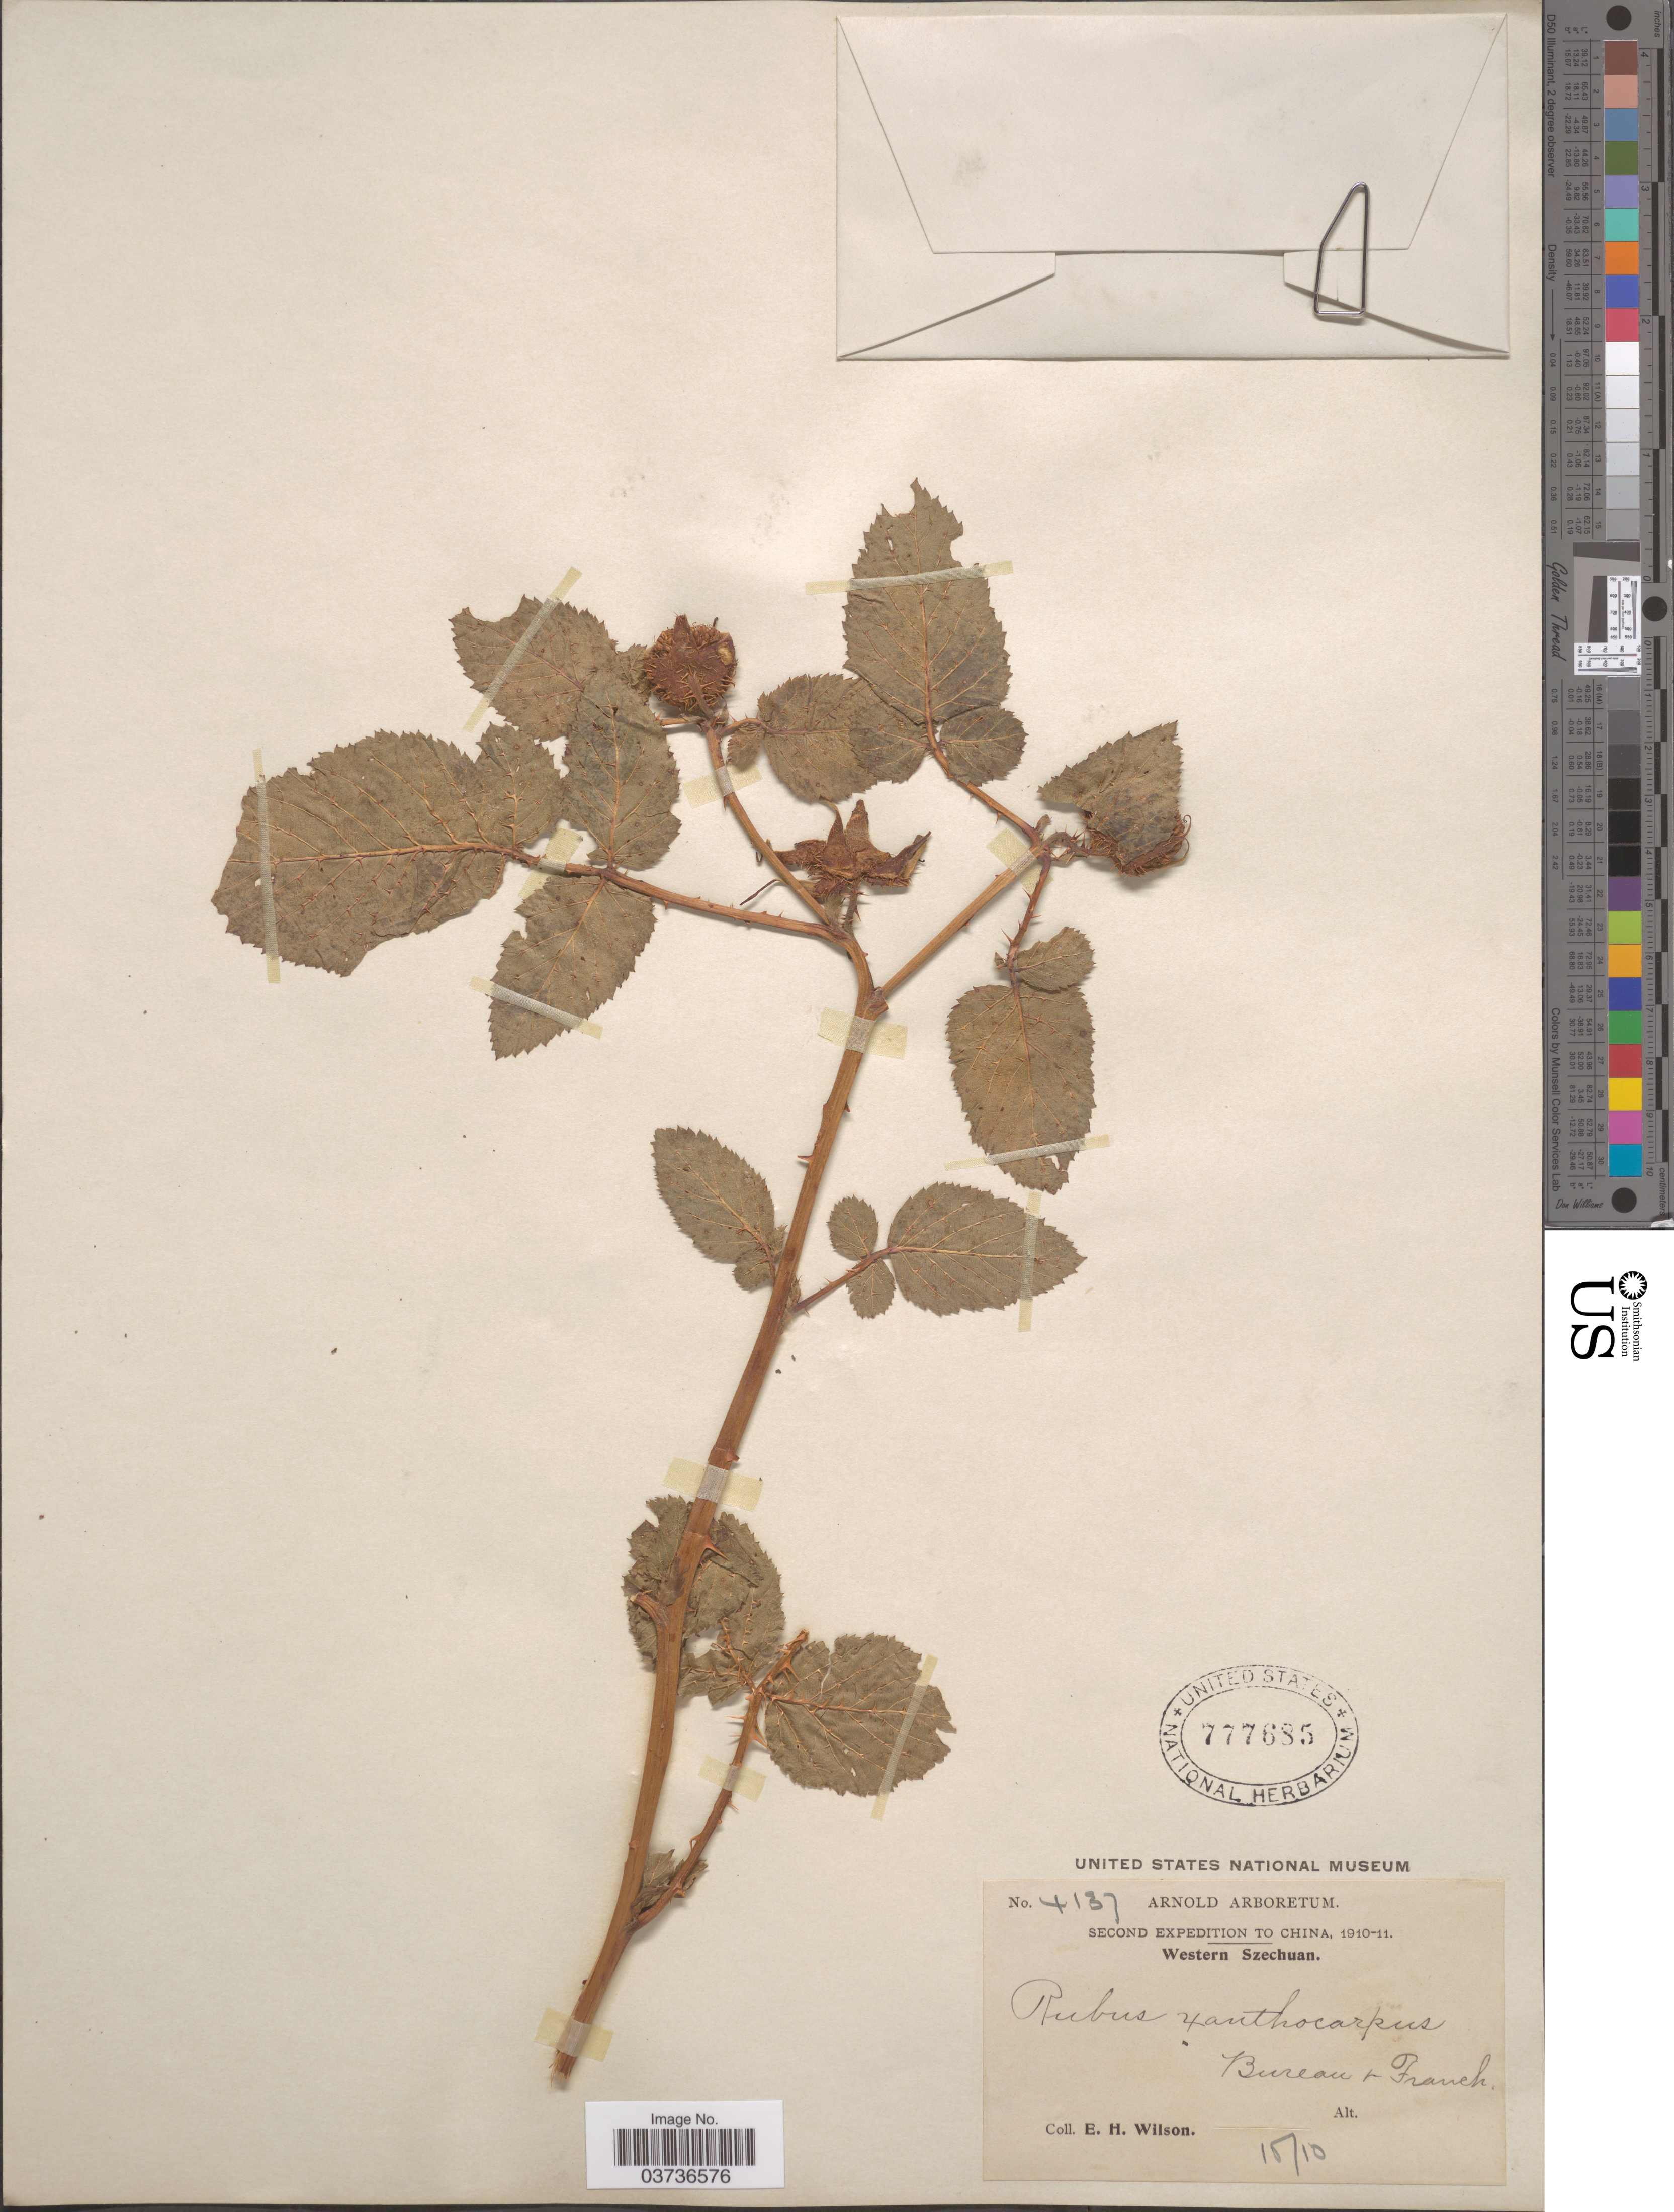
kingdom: Plantae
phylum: Tracheophyta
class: Magnoliopsida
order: Rosales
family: Rosaceae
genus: Rubus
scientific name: Rubus xanthocarpus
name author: Bureau & Franch.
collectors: E. Wilson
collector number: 4137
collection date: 1910-10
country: China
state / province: Sichuan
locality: Western Szechuan.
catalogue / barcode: US 777685